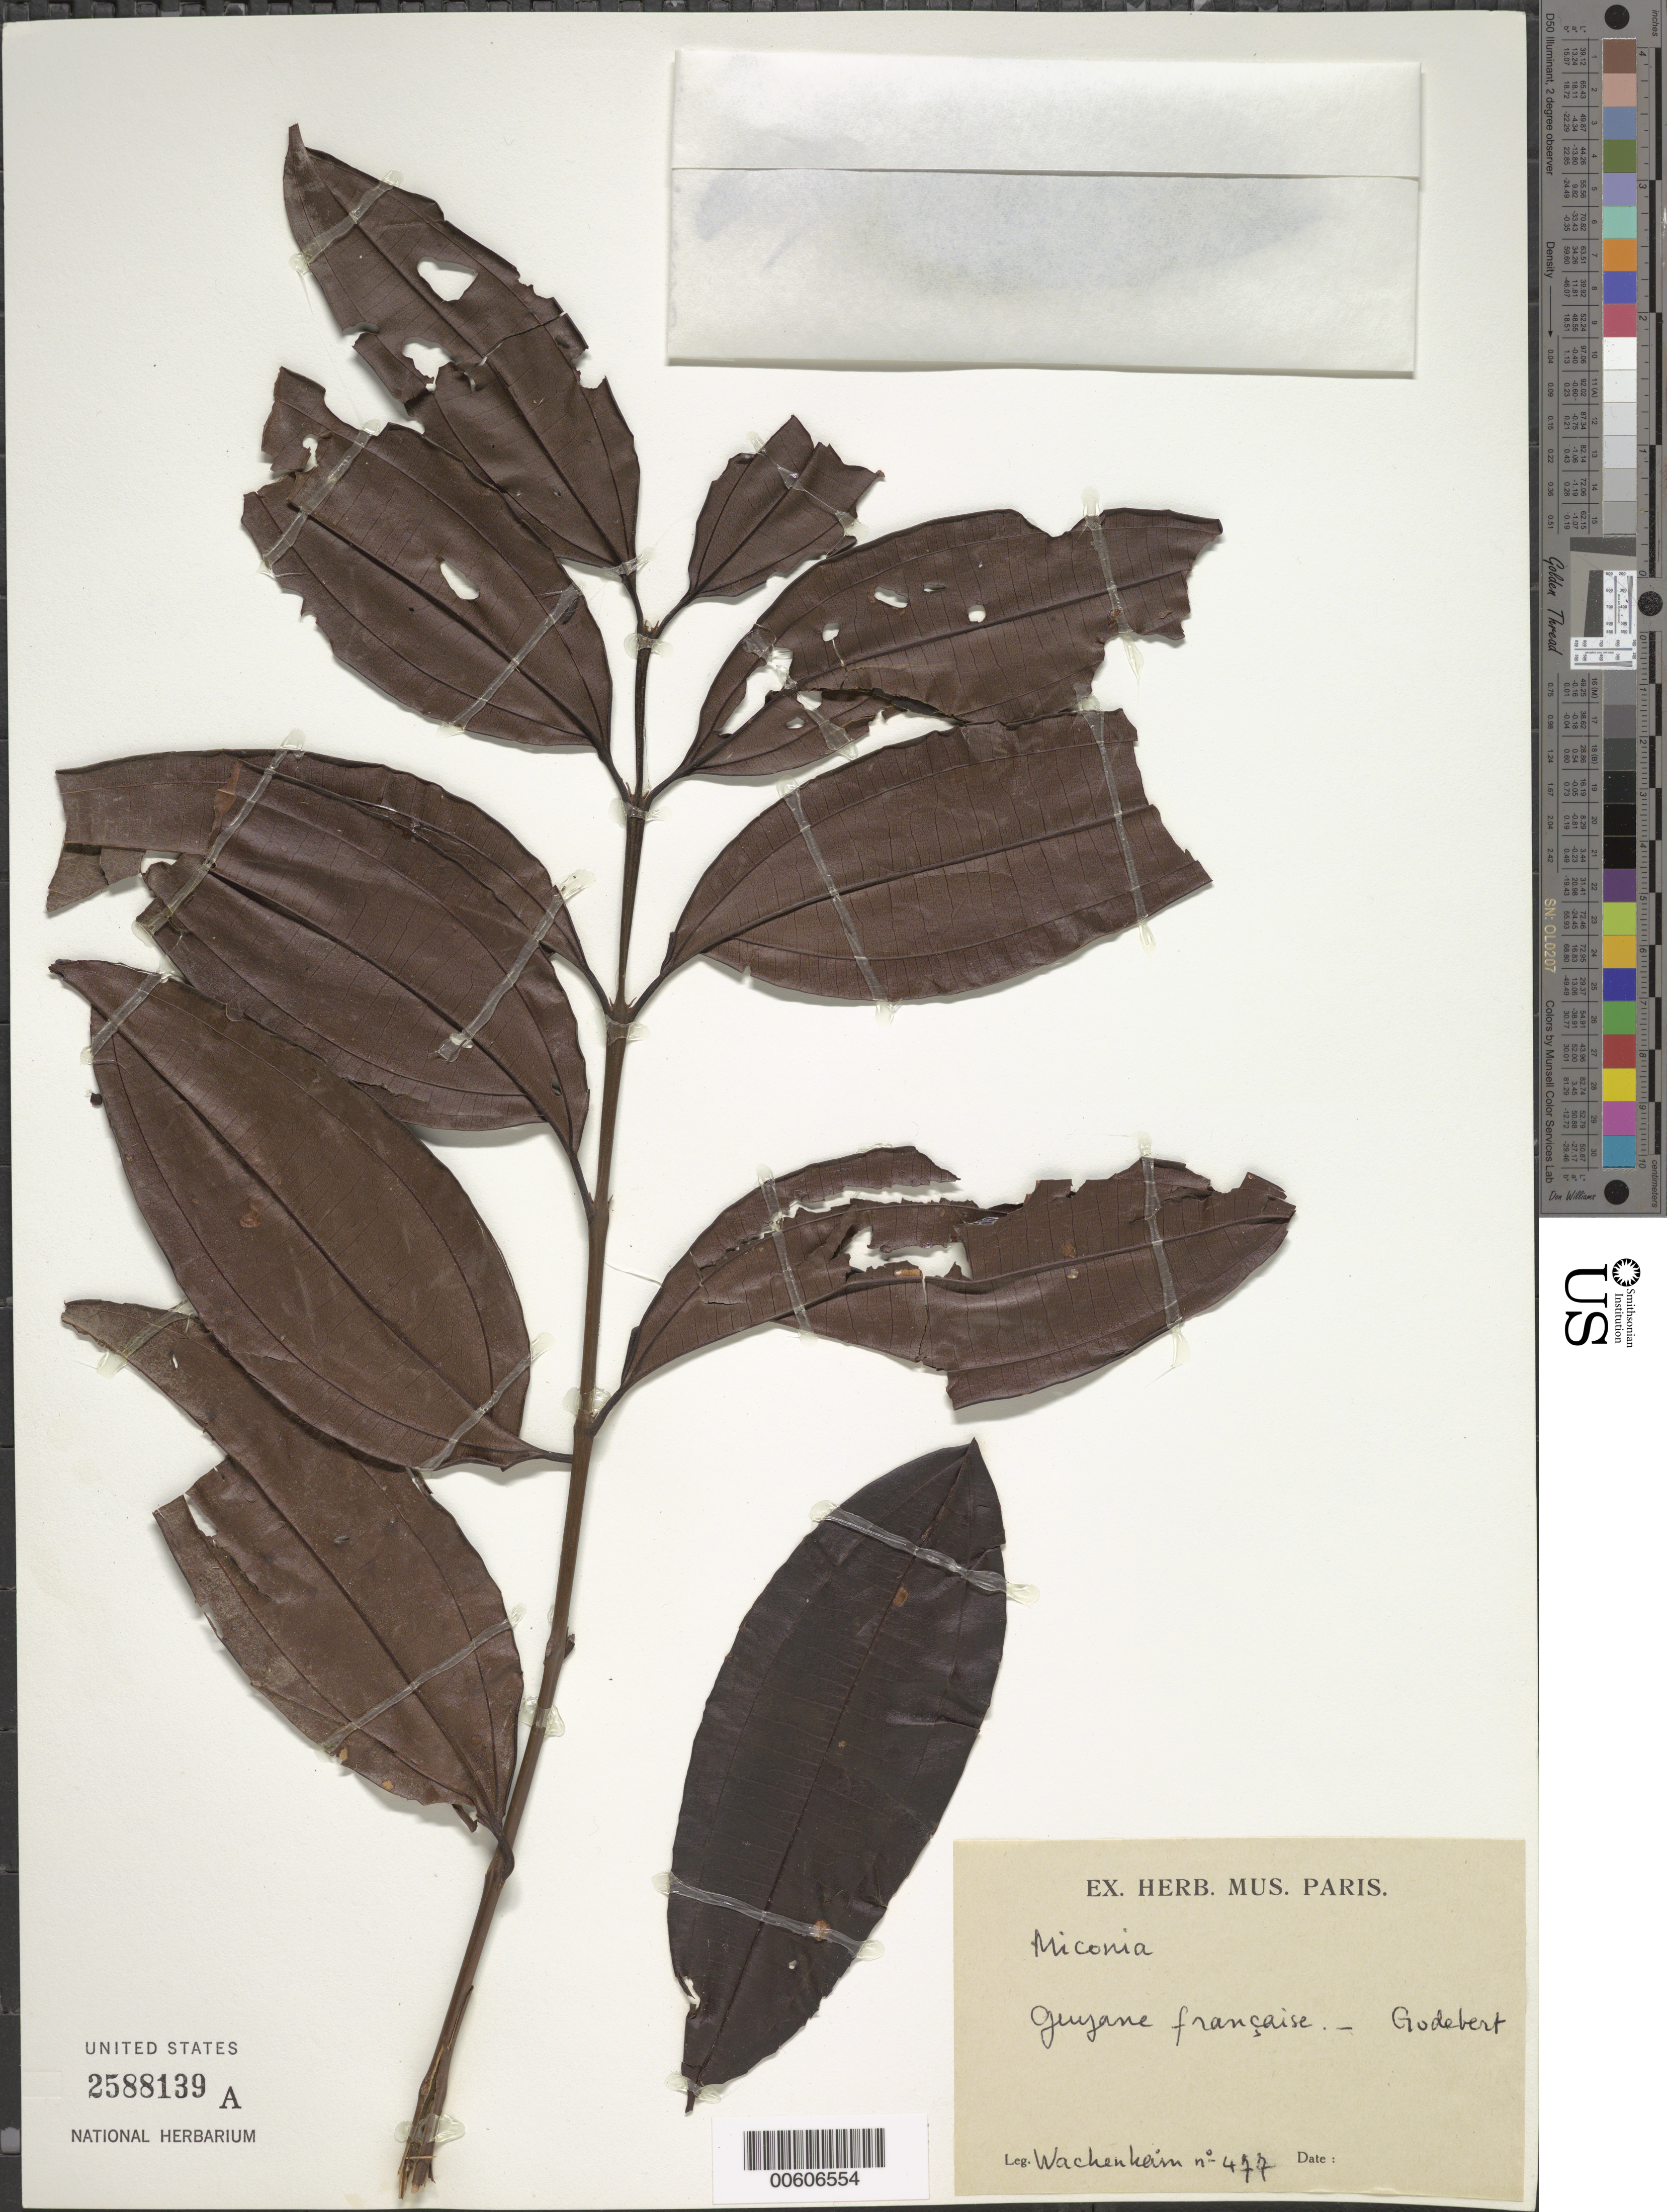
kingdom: Plantae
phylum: Tracheophyta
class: Magnoliopsida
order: Myrtales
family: Melastomataceae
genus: Miconia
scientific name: Miconia kappleri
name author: Naudin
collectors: G. Wachenheim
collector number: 477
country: French Guiana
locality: Godebert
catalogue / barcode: US 2588139A